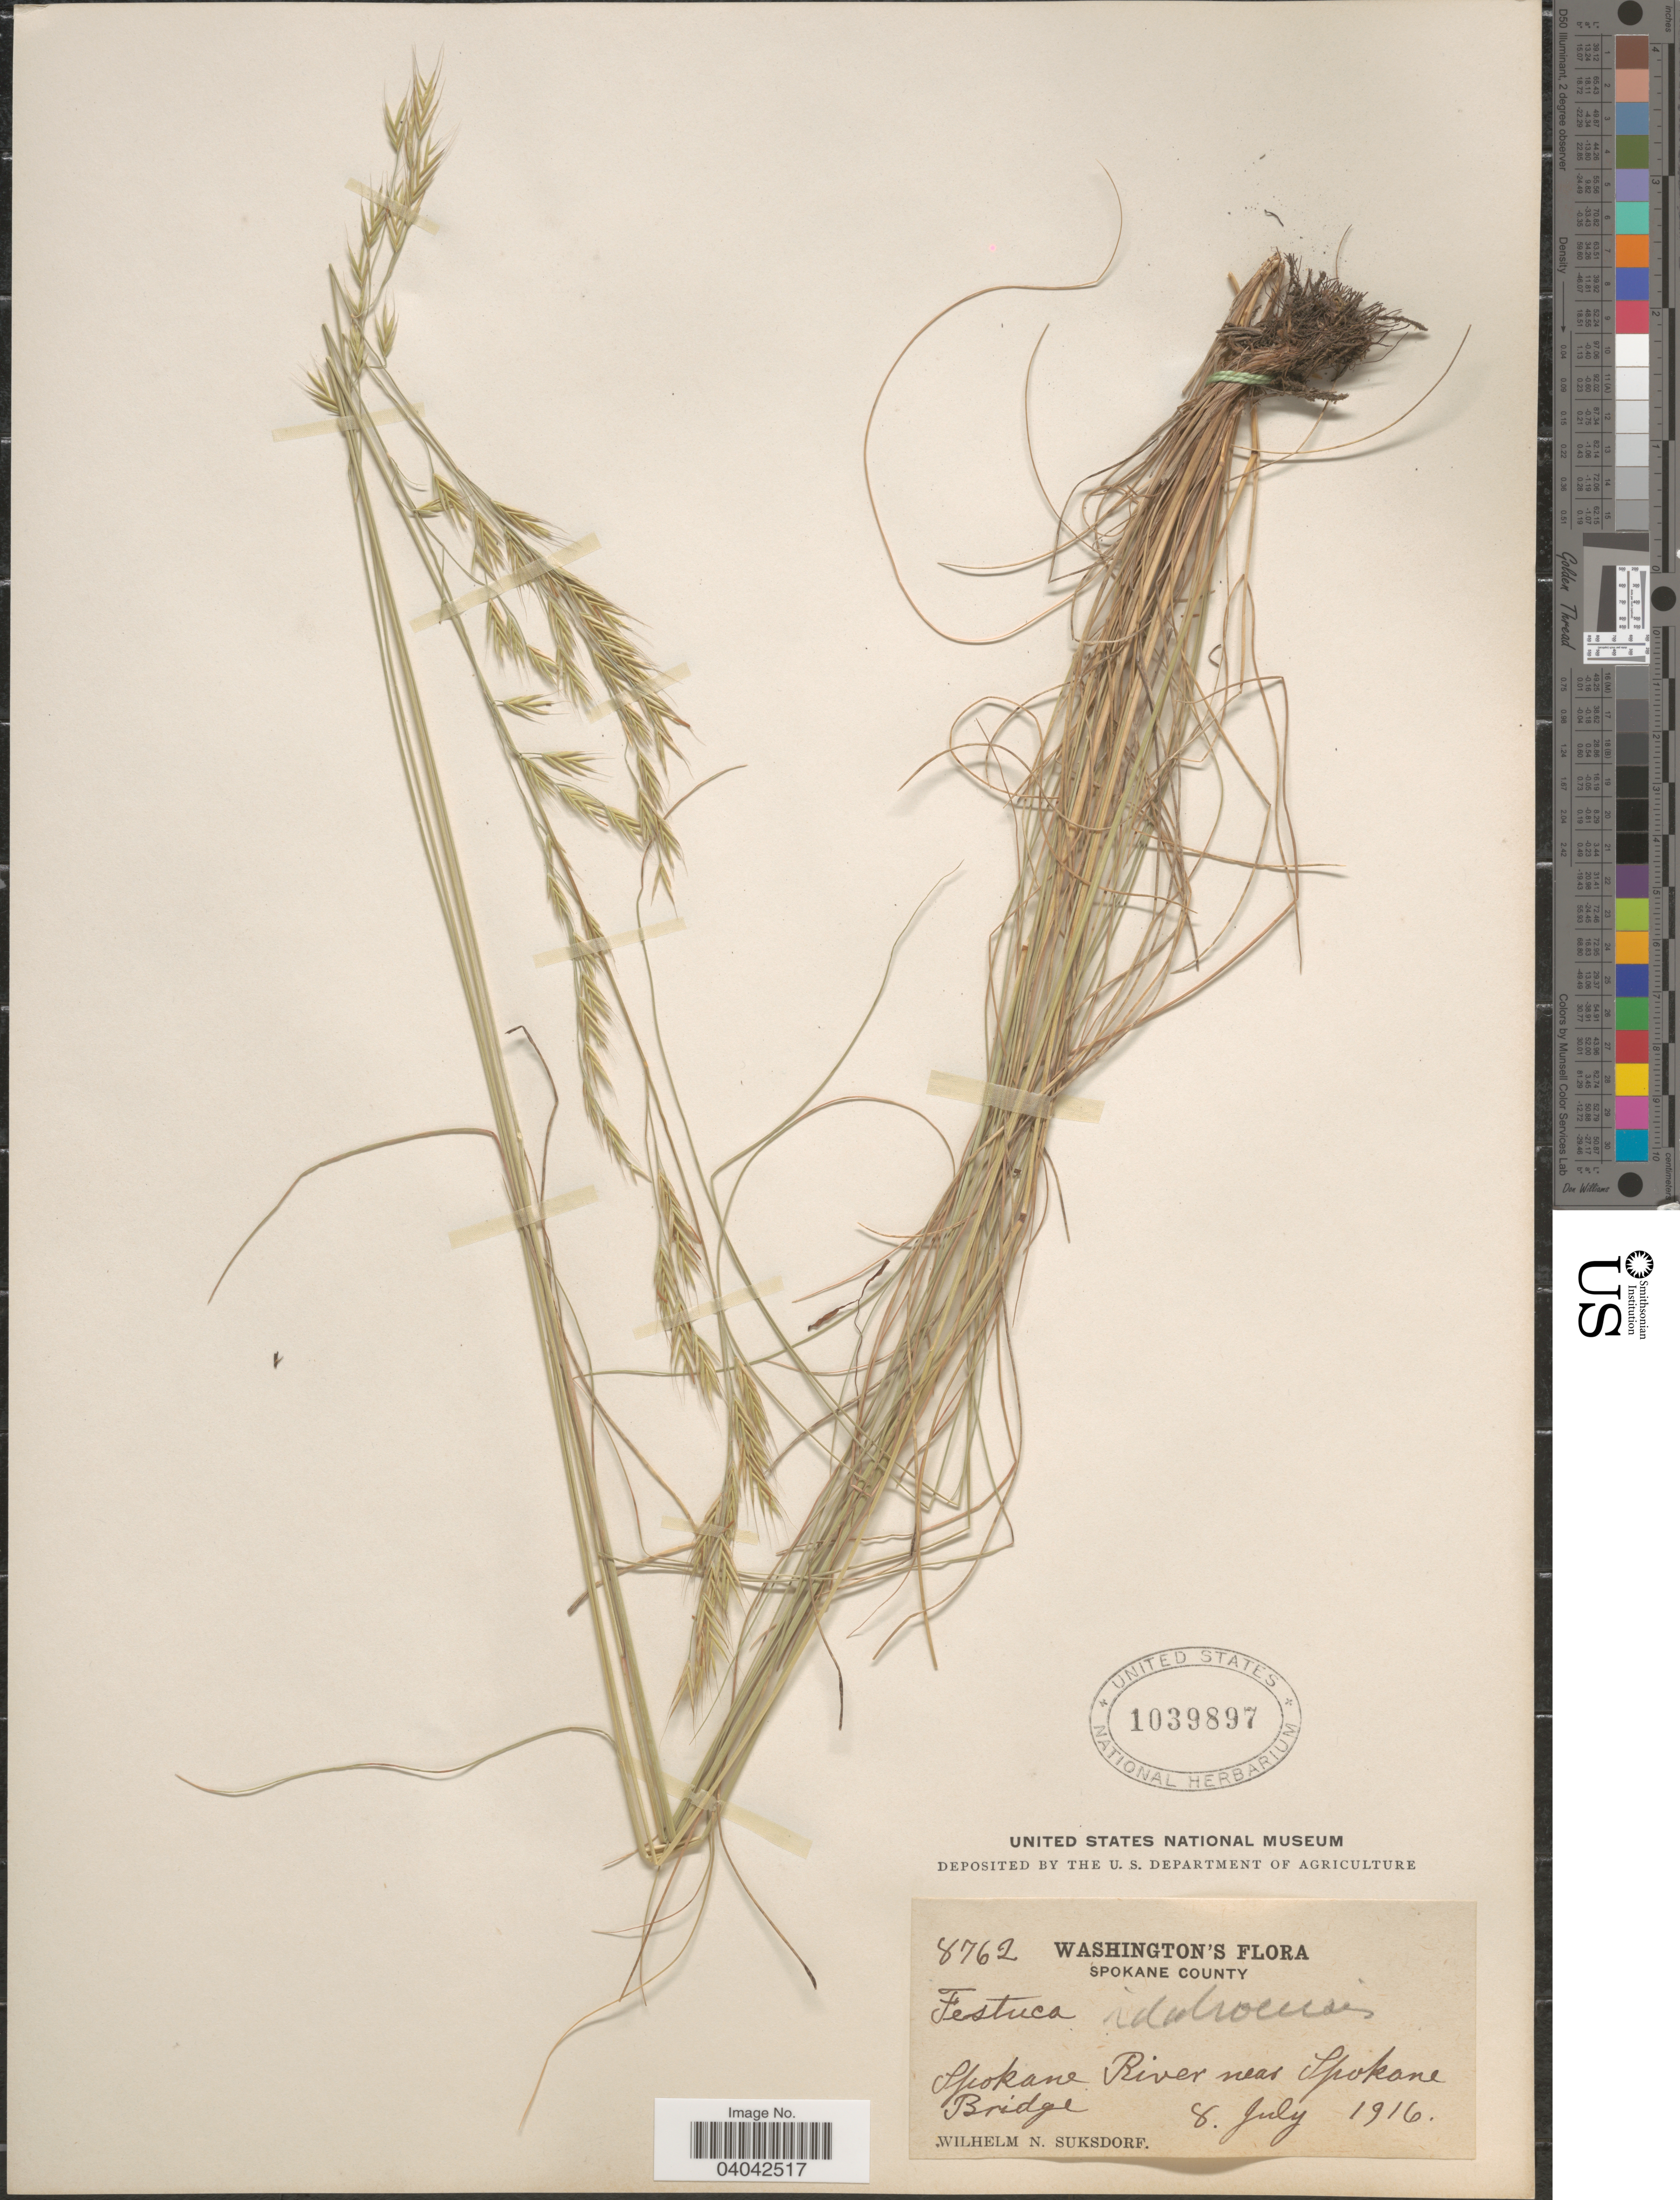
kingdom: Plantae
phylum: Tracheophyta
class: Liliopsida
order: Poales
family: Poaceae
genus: Festuca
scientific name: Festuca idahoensis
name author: Elmer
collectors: W. N. Suksdorf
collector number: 8762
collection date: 1916-07-08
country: United States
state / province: Washington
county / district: Spokane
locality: Spokane County. Spokane River near Spokane Bridge.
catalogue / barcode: US 1039897